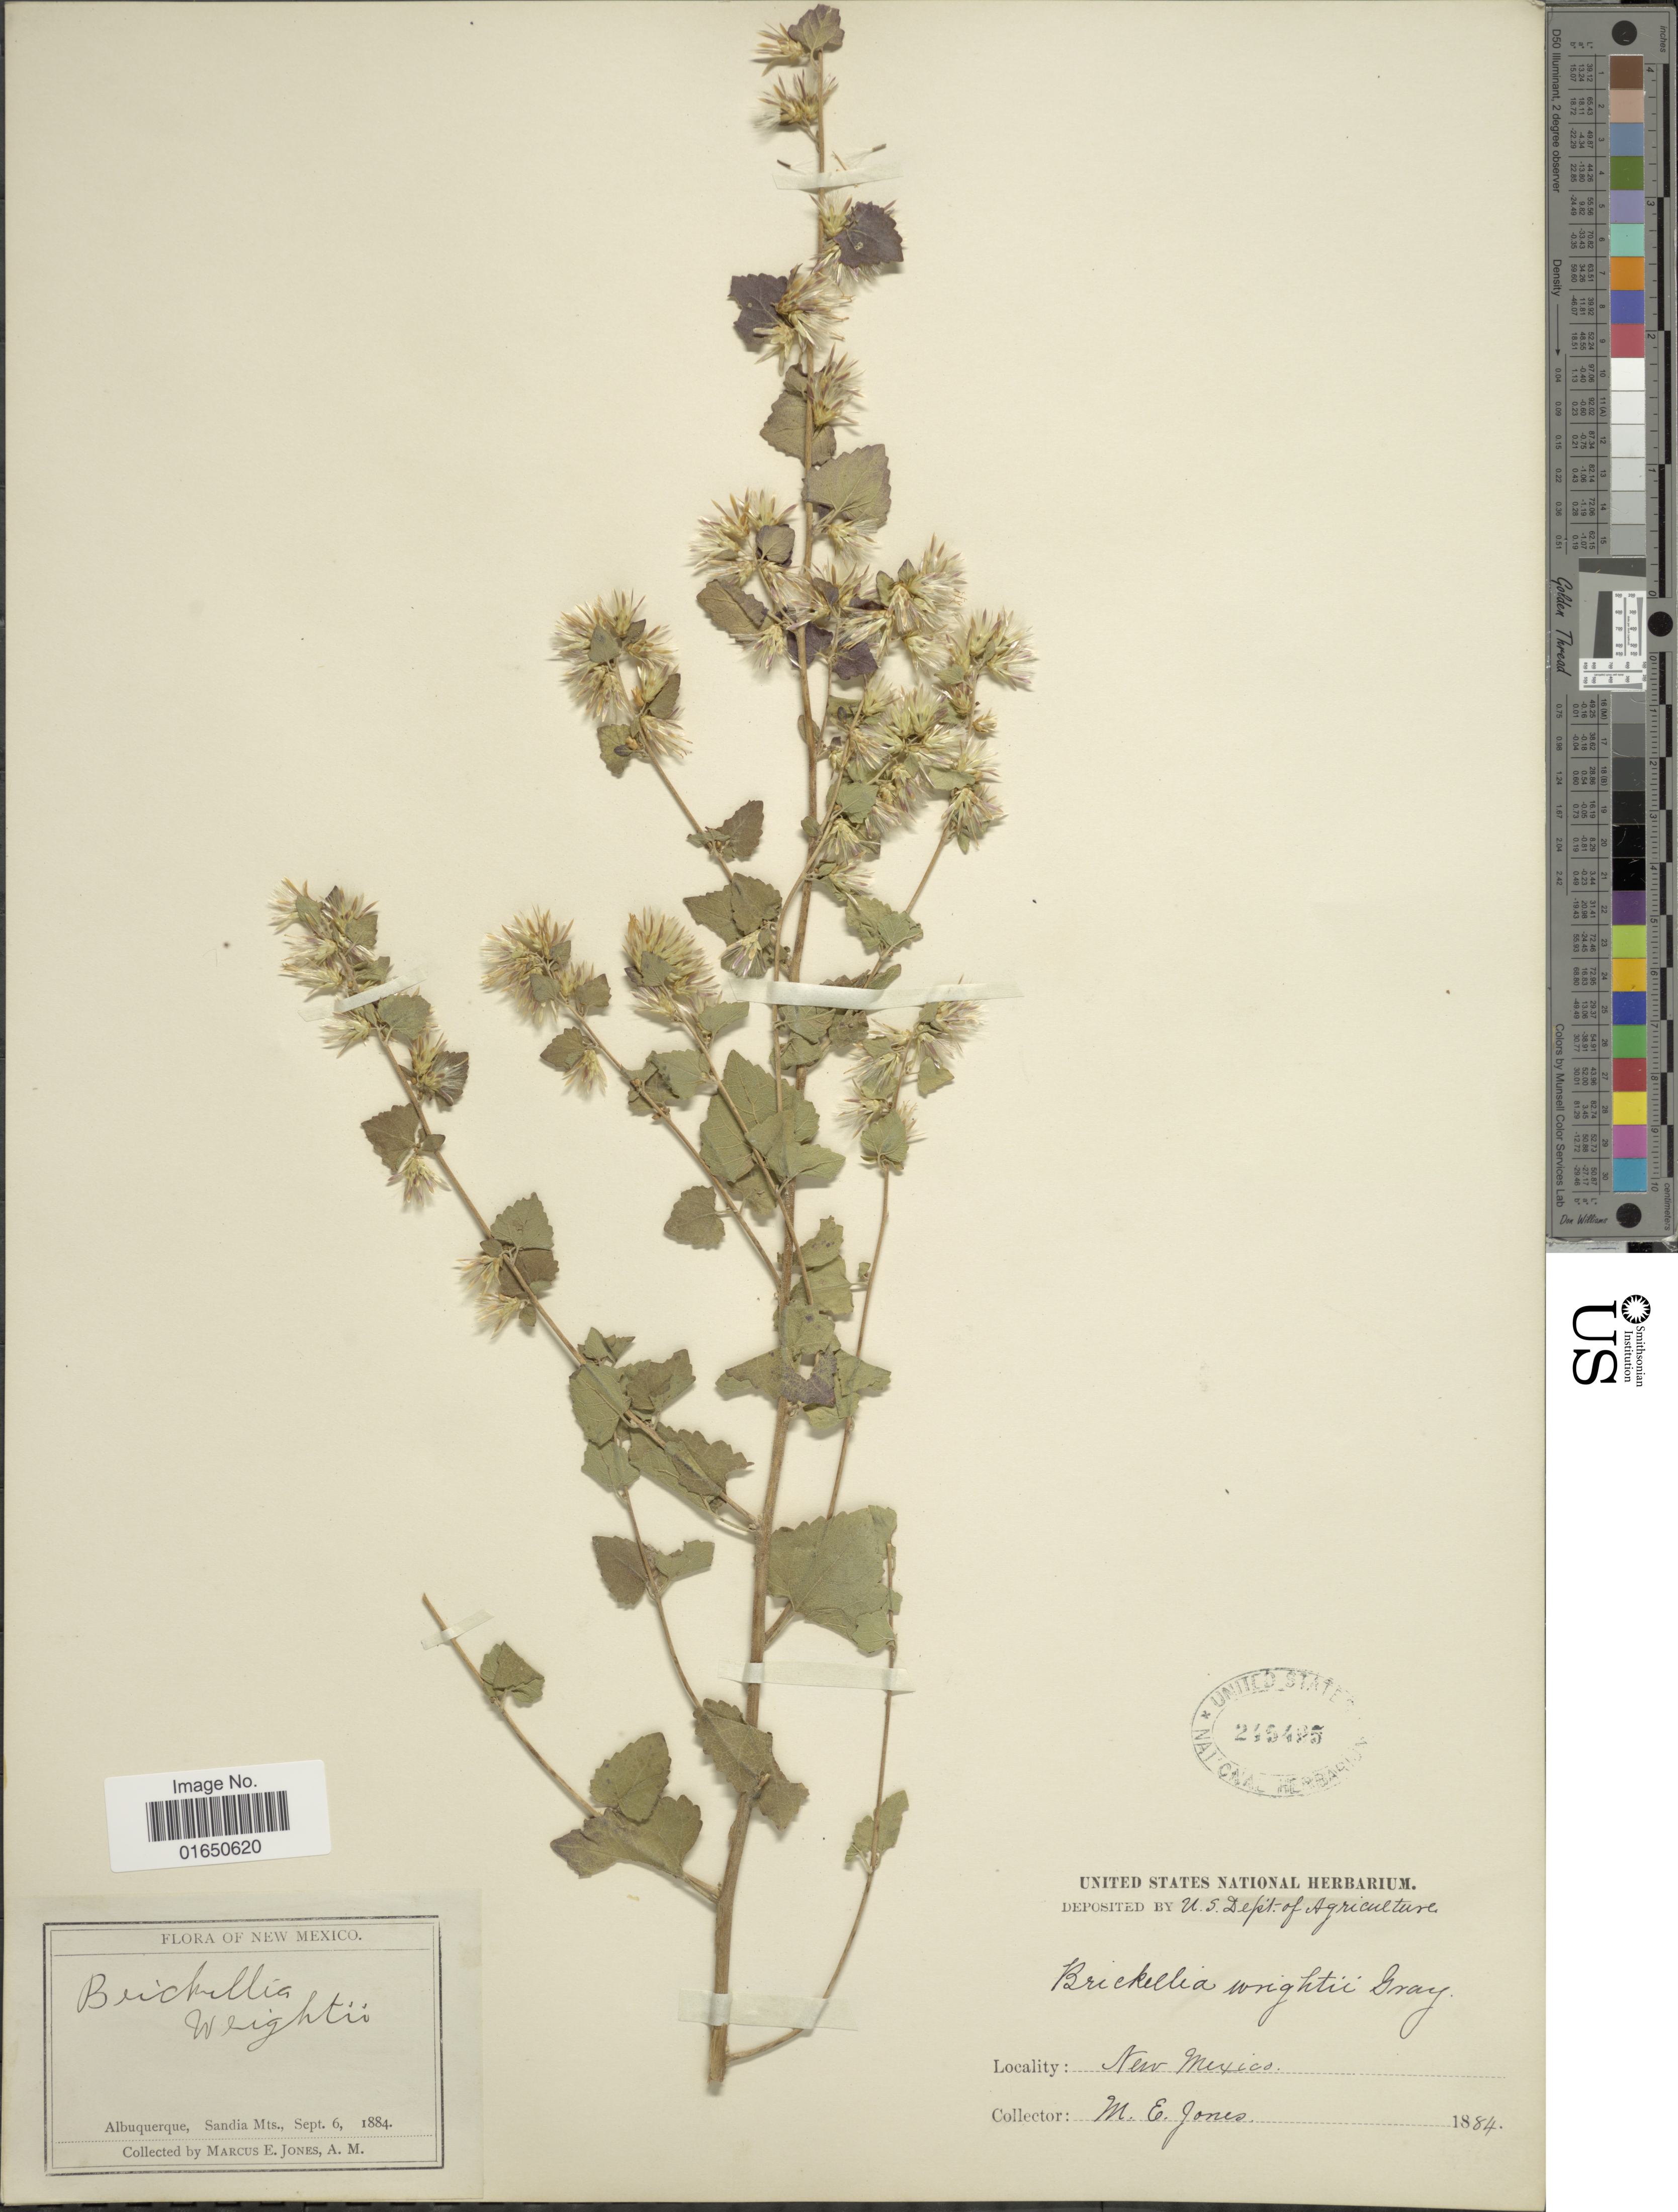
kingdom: Plantae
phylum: Tracheophyta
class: Magnoliopsida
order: Asterales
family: Asteraceae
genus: Brickellia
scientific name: Brickellia californica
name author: (Torr. & A. Gray) A. Gray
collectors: M. E. Jones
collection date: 1884-09-06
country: United States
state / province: New Mexico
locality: Albuquerque, Sandia Mts.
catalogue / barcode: US 249485